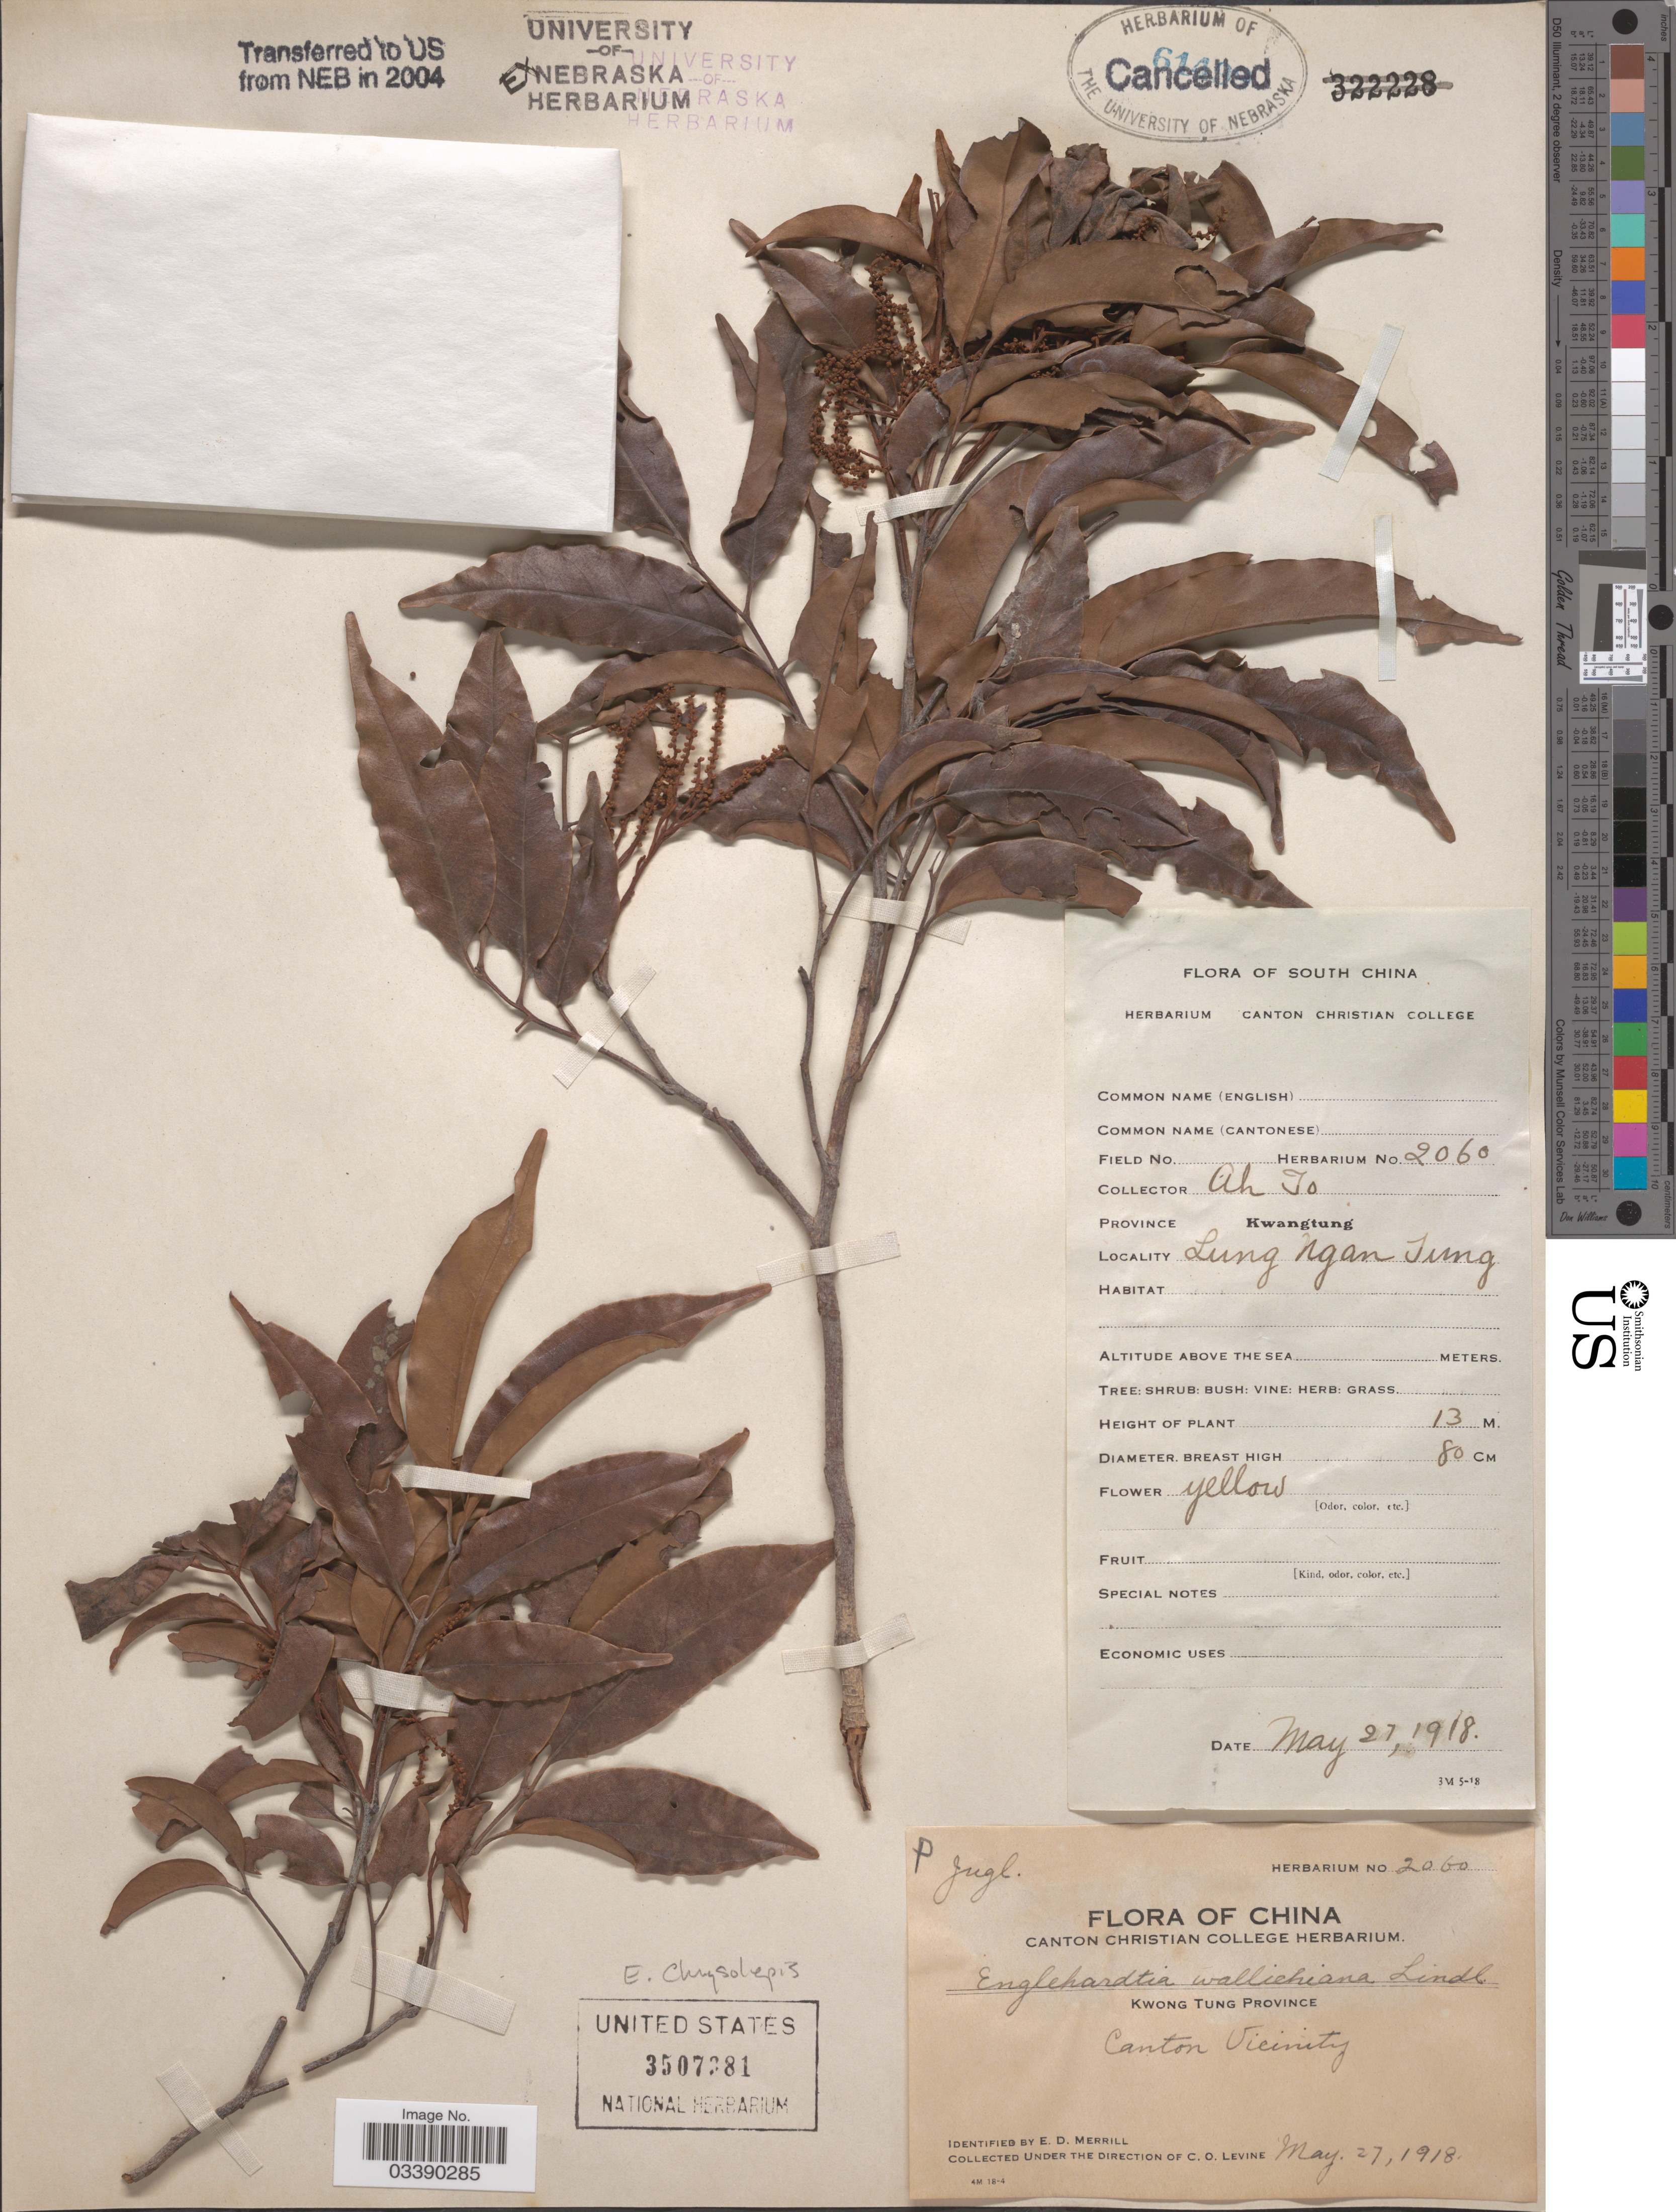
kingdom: Plantae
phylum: Tracheophyta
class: Magnoliopsida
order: Fagales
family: Juglandaceae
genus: Engelhardia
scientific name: Engelhardia roxburghiana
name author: Lindl.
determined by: Strong, Mark T., (BOT), Smithsonian Institution - National Museum of Natural History (UNITED STATES)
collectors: A. To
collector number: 2060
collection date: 1918-05-27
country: China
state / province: Guangdong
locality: South China. Kwangtung. Lung Ngan Tung. Canton Vicinity.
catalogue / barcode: US 3507381